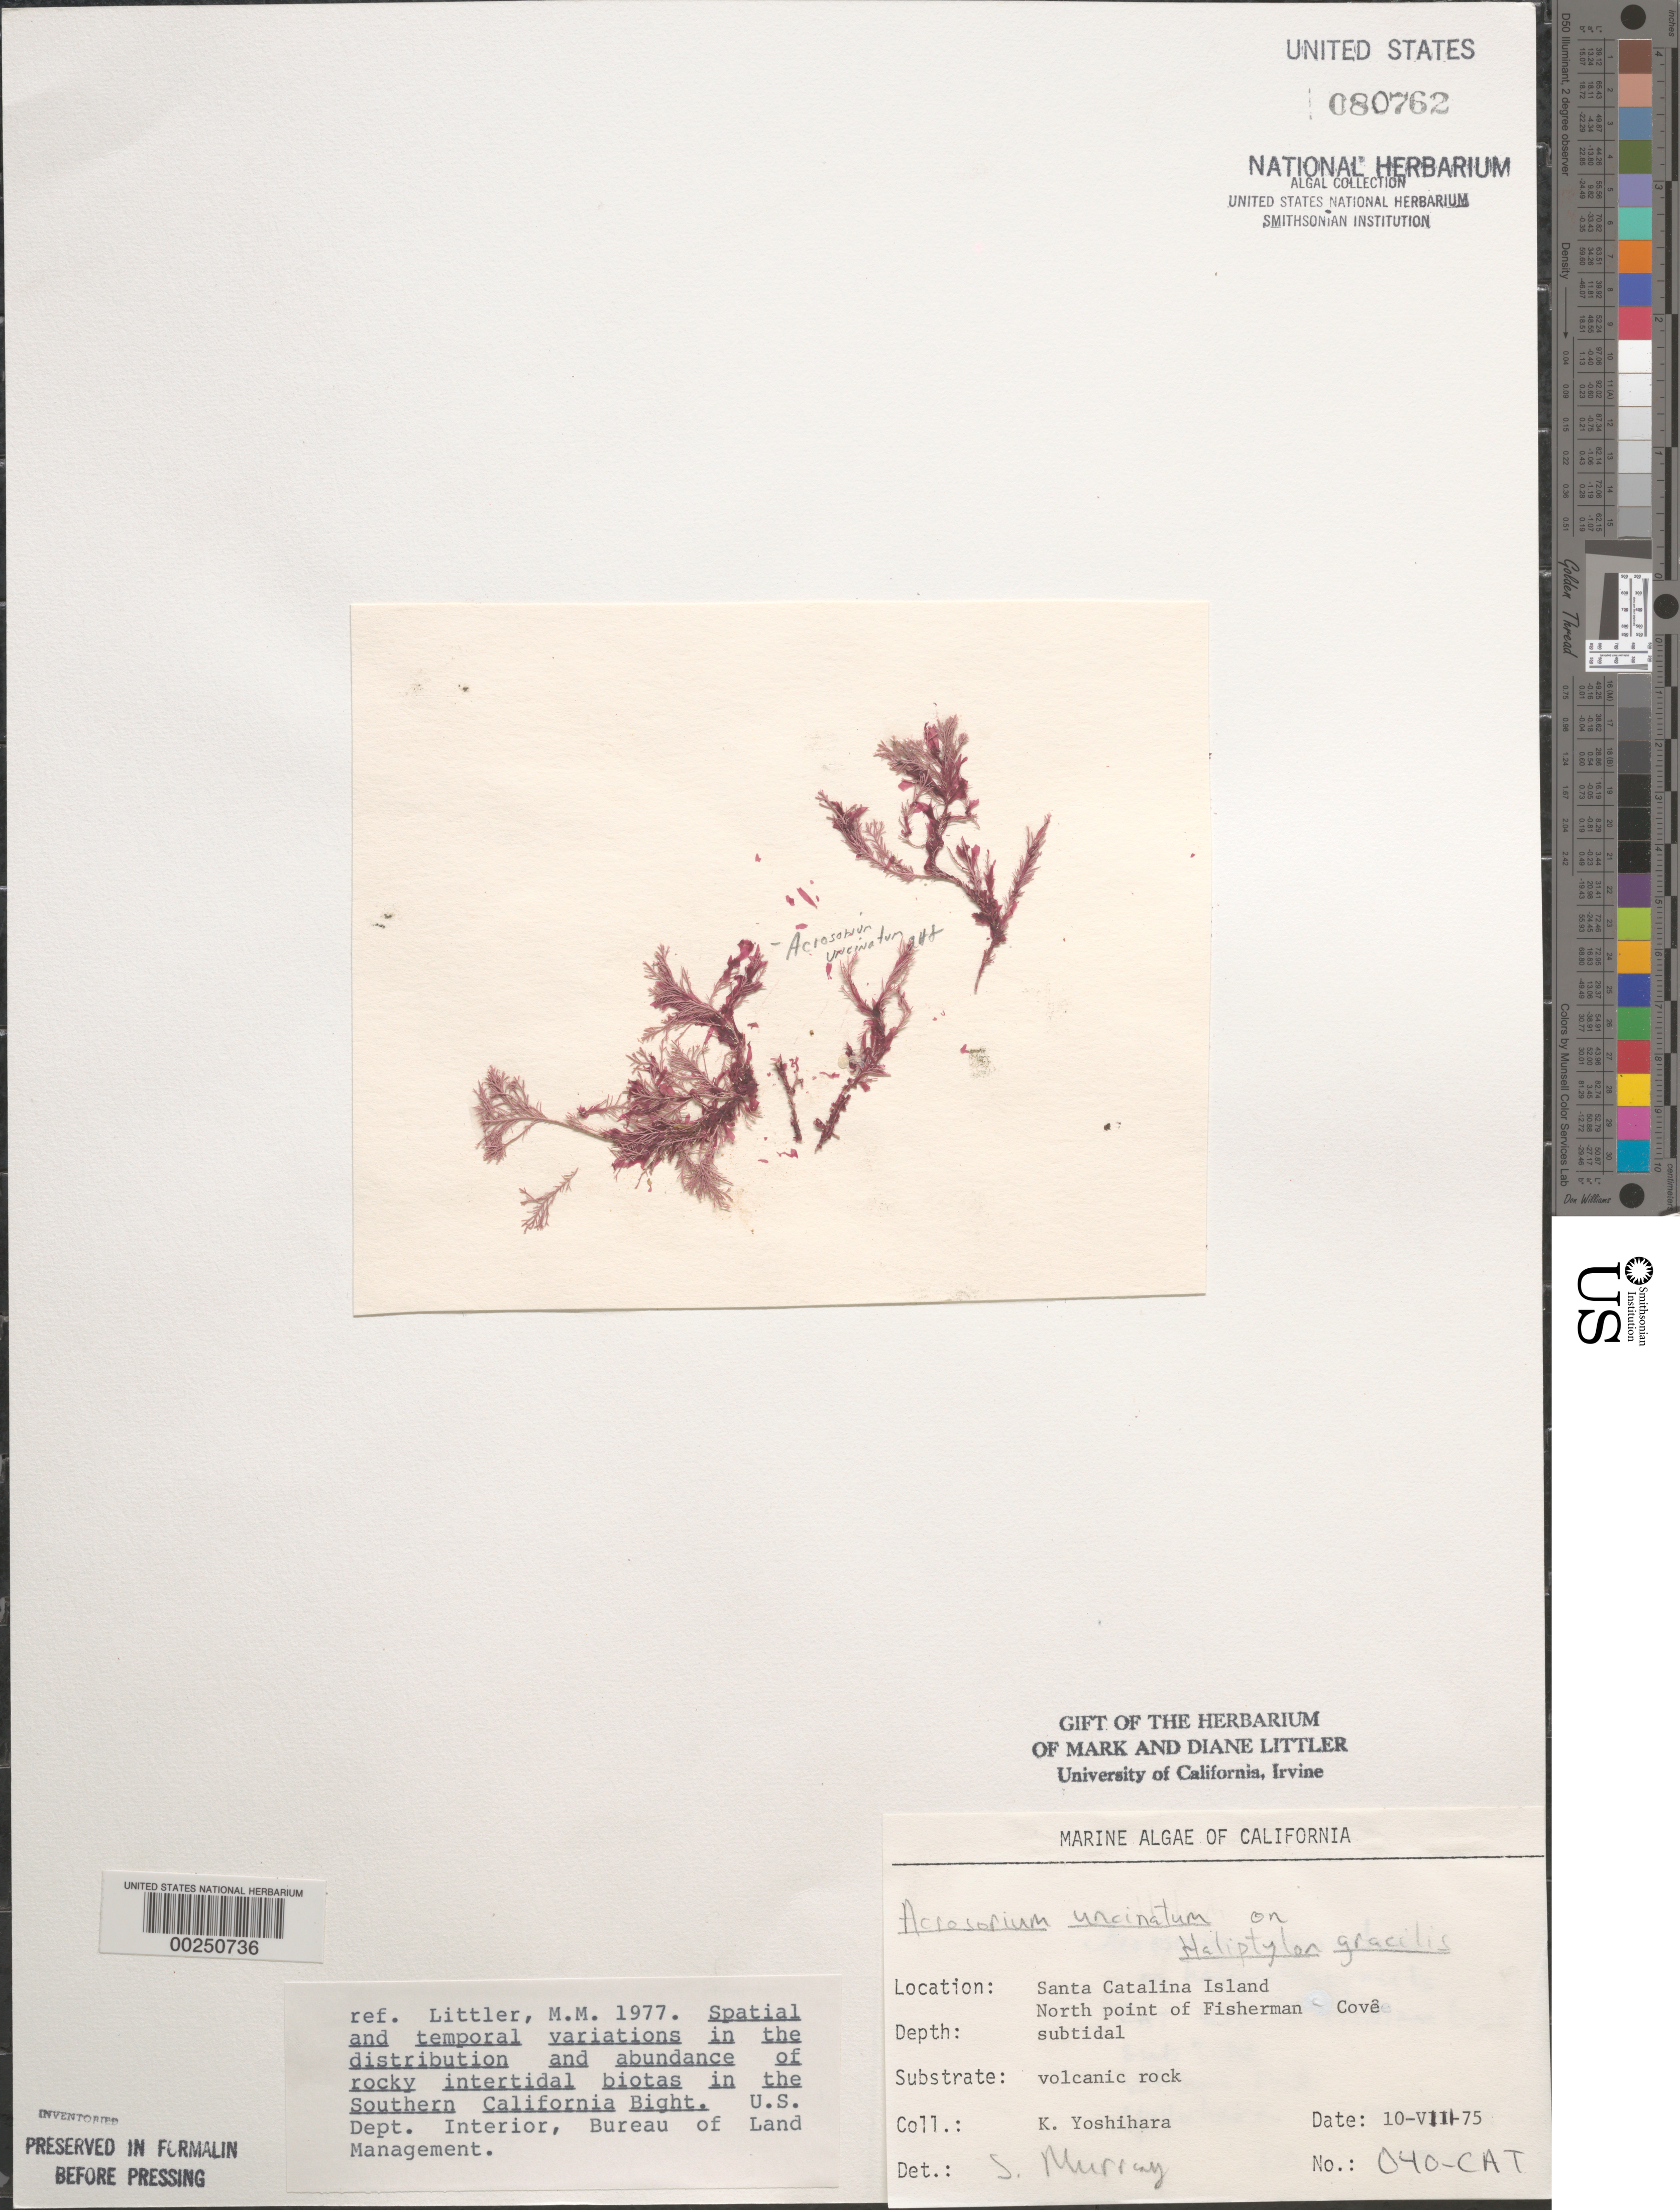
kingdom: Plantae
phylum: Rhodophyta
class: Florideophyceae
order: Ceramiales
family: Delesseriaceae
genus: Cryptopleura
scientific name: Cryptopleura ramosa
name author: (Huds.) L.M. Newton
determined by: Algae name updating Project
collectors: K. Yoshihara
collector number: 040-cat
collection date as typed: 10 Aug 1975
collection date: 1975-08-10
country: United States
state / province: California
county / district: Los Angeles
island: Santa Catalina Island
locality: Fishermen Cove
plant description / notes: BLM-SOCALBIGHT Rocky Intertidal Survey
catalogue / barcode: US 80762